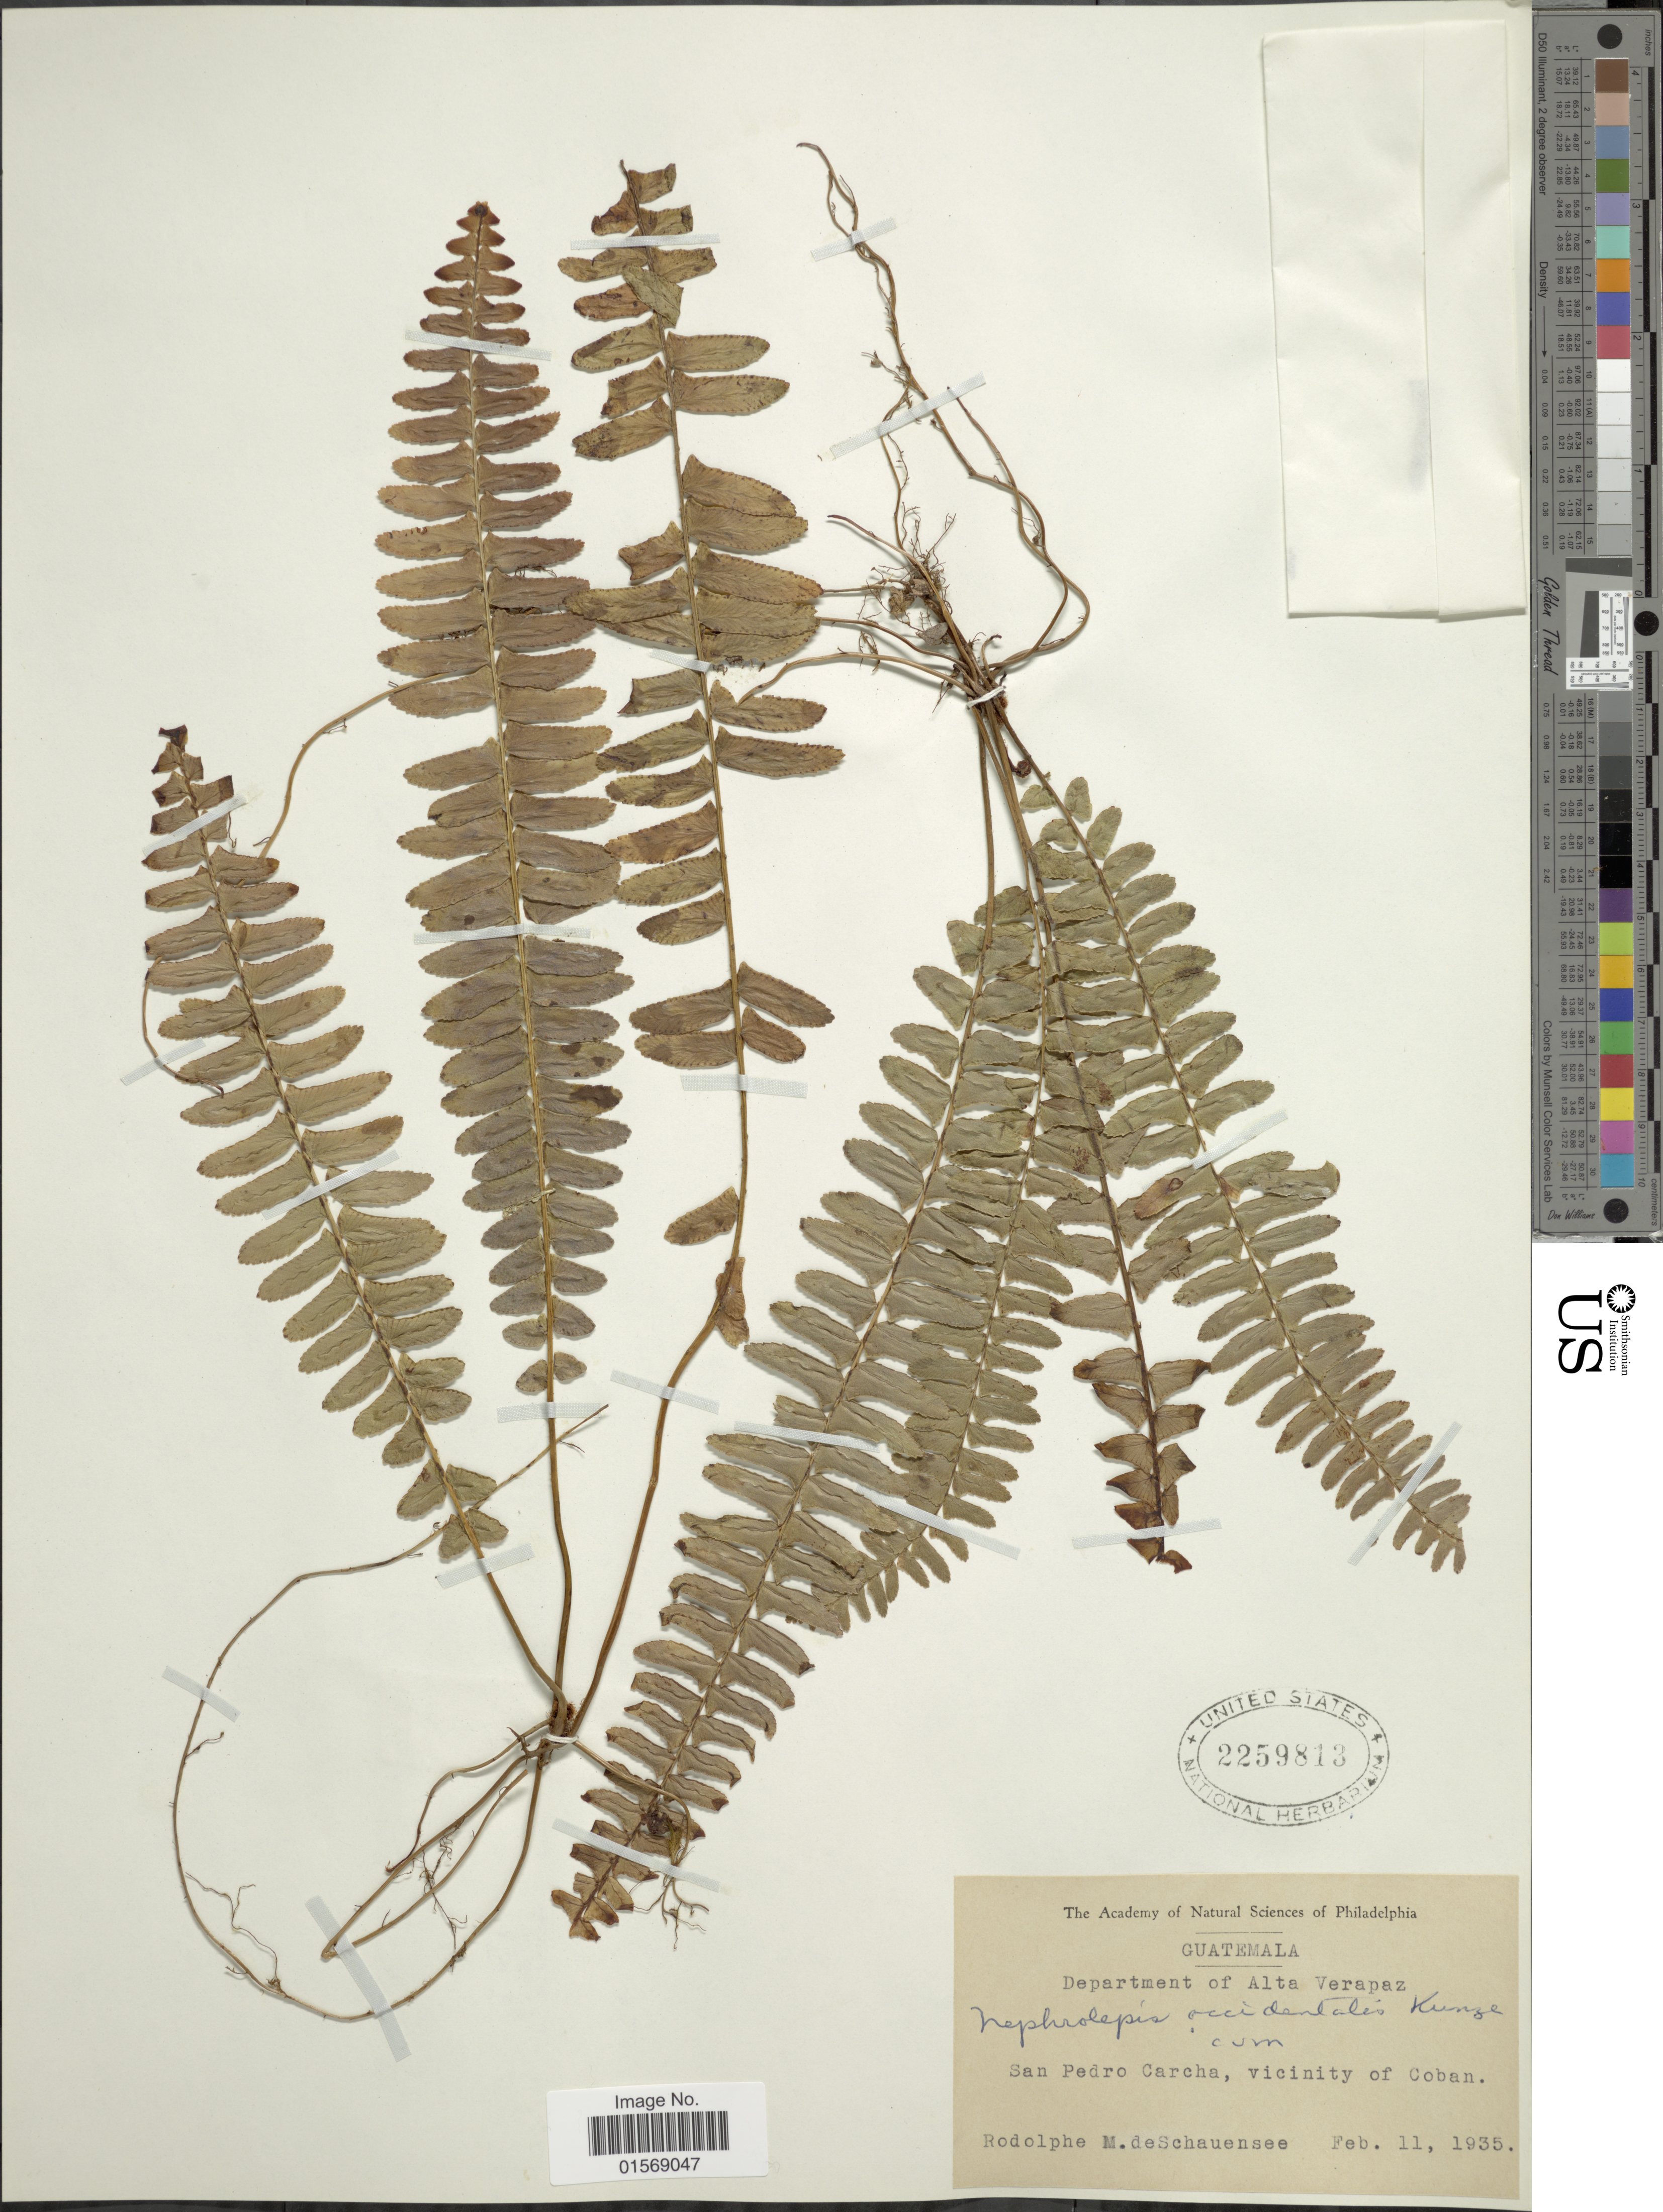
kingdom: Plantae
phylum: Tracheophyta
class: Polypodiopsida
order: Polypodiales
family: Nephrolepidaceae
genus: Nephrolepis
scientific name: Nephrolepis pectinata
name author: (Willd.) Schott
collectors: R. De Schauensee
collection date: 1935-02-11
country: Guatemala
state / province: Alta Verapaz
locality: Guatemala, Department of Alta Verapaz. San Pedro Carcha, vicinity of Coban.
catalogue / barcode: US 2259813